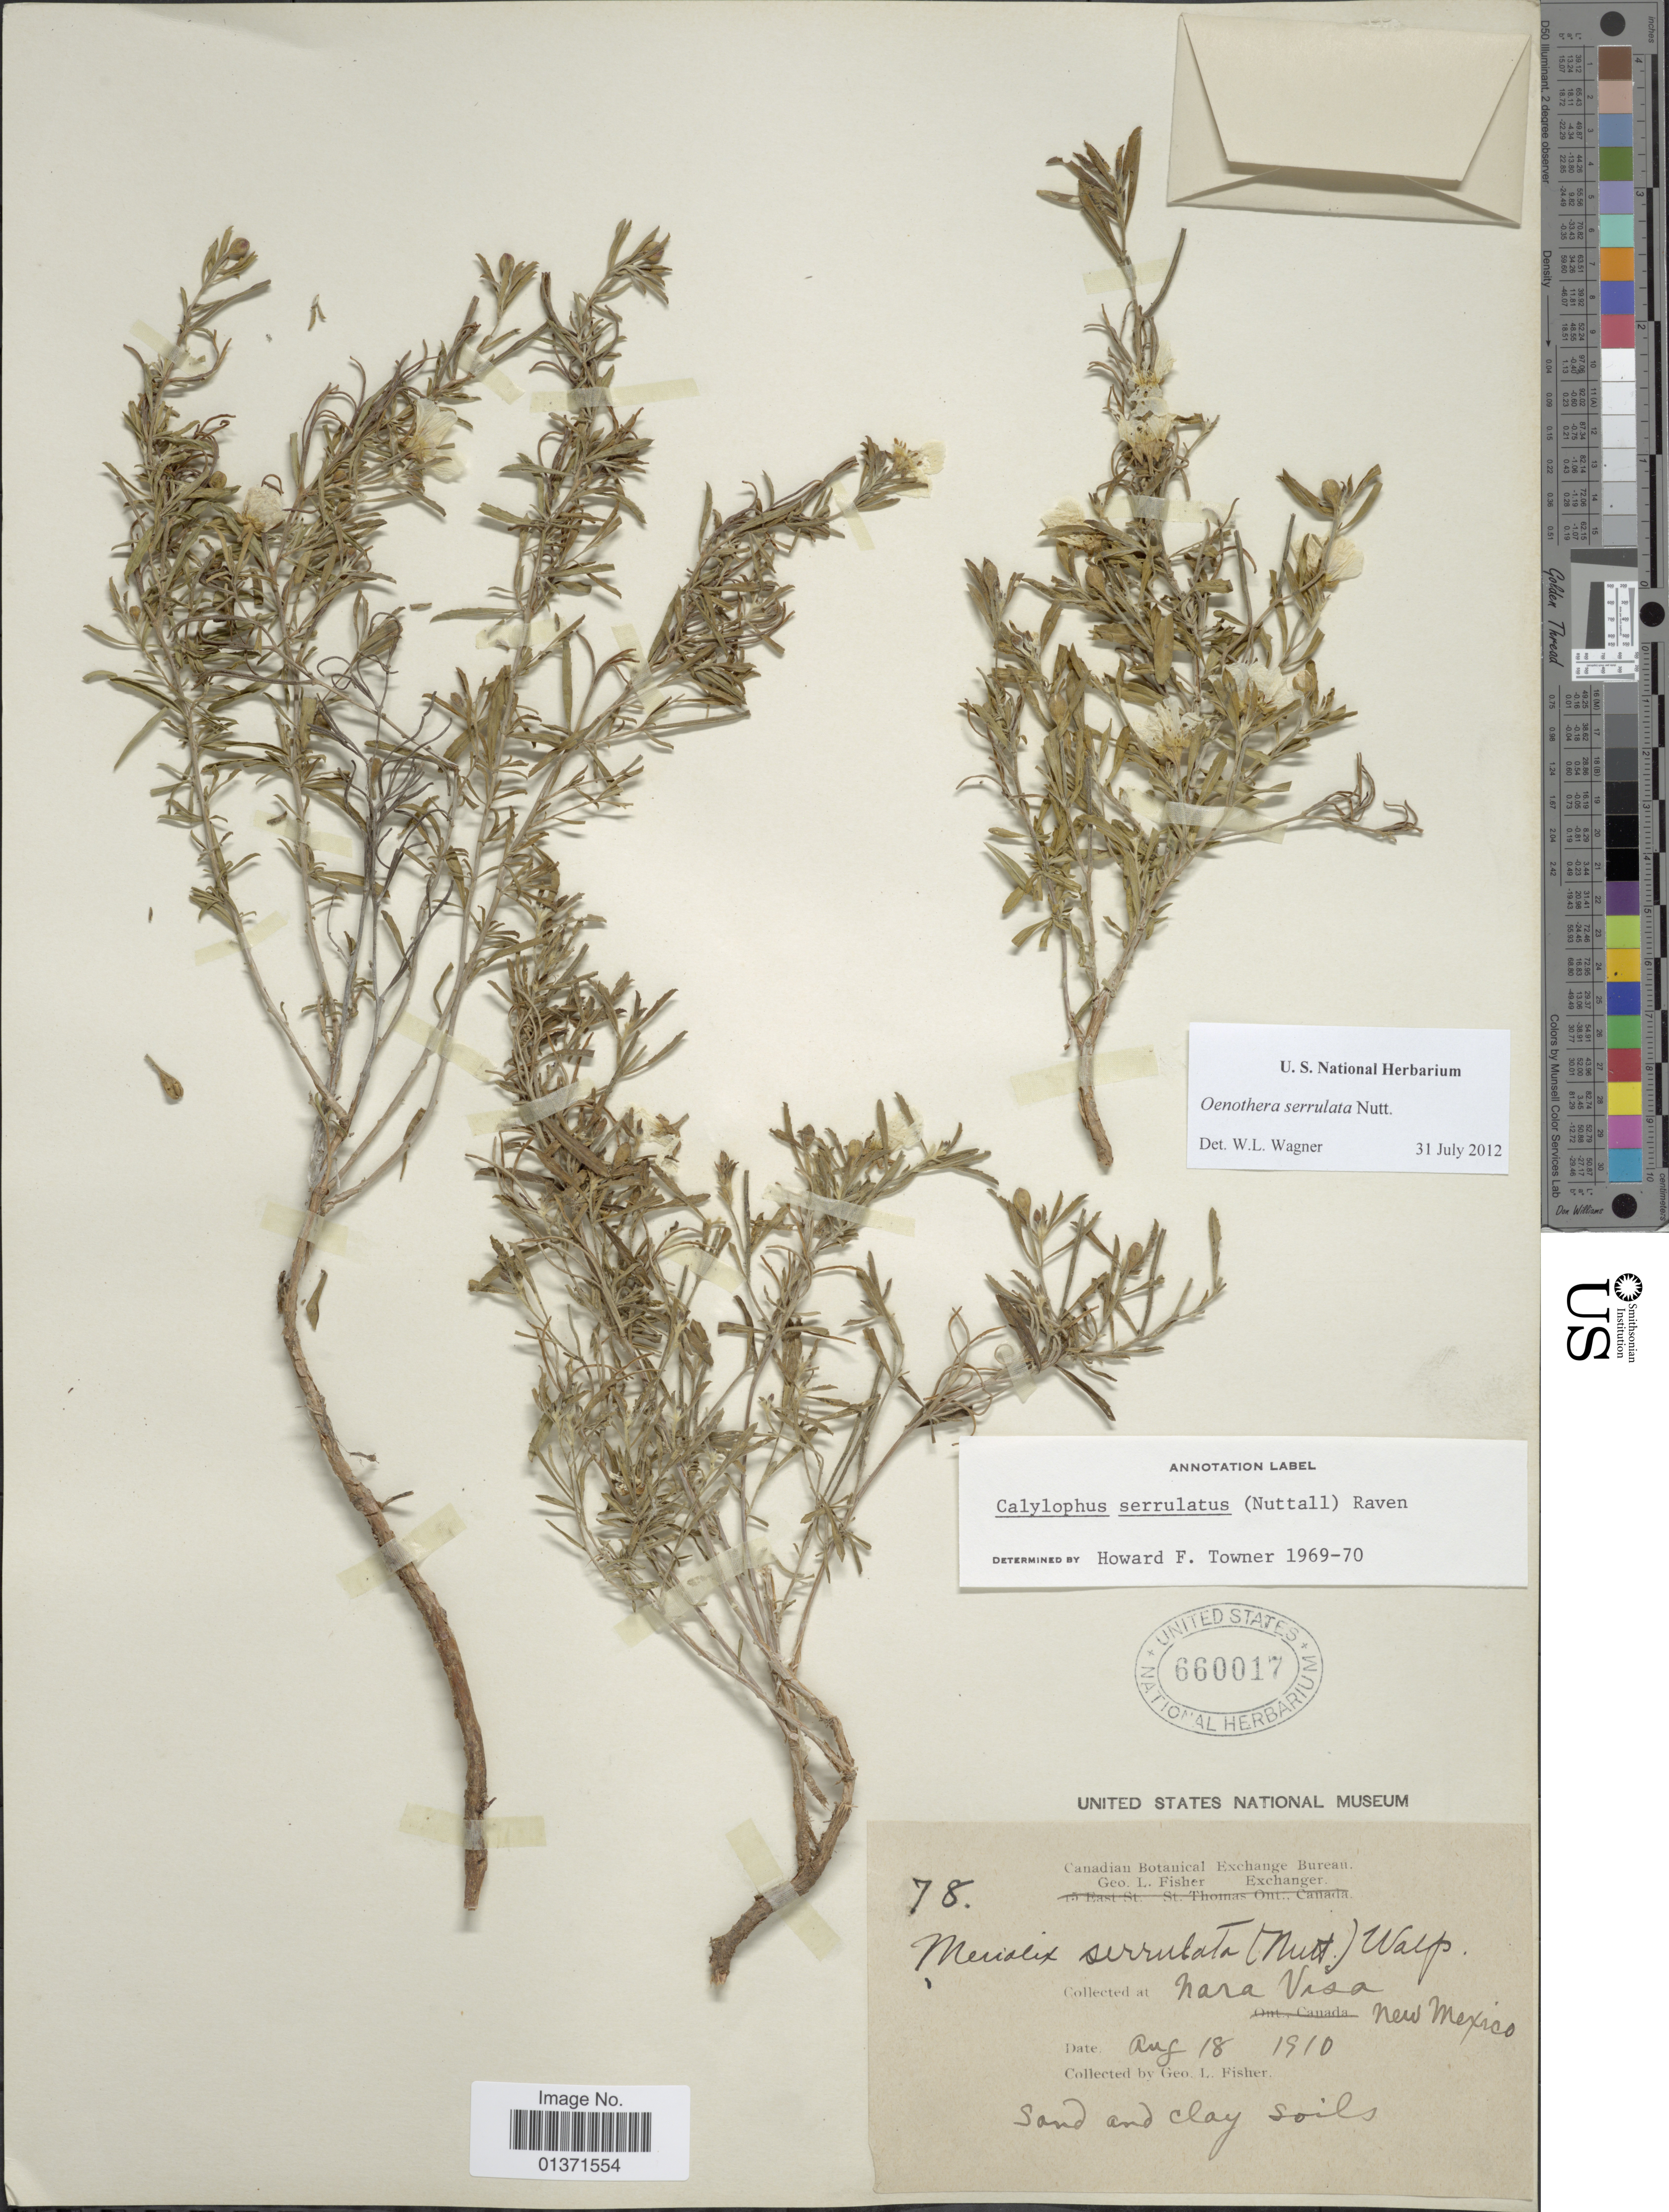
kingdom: Plantae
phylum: Tracheophyta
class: Magnoliopsida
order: Myrtales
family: Onagraceae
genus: Oenothera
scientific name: Oenothera serrulata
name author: Nutt.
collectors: G. L. Fisher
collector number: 78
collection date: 1910-08-18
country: United States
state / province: New Mexico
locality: Nara Visa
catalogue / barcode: US 660017